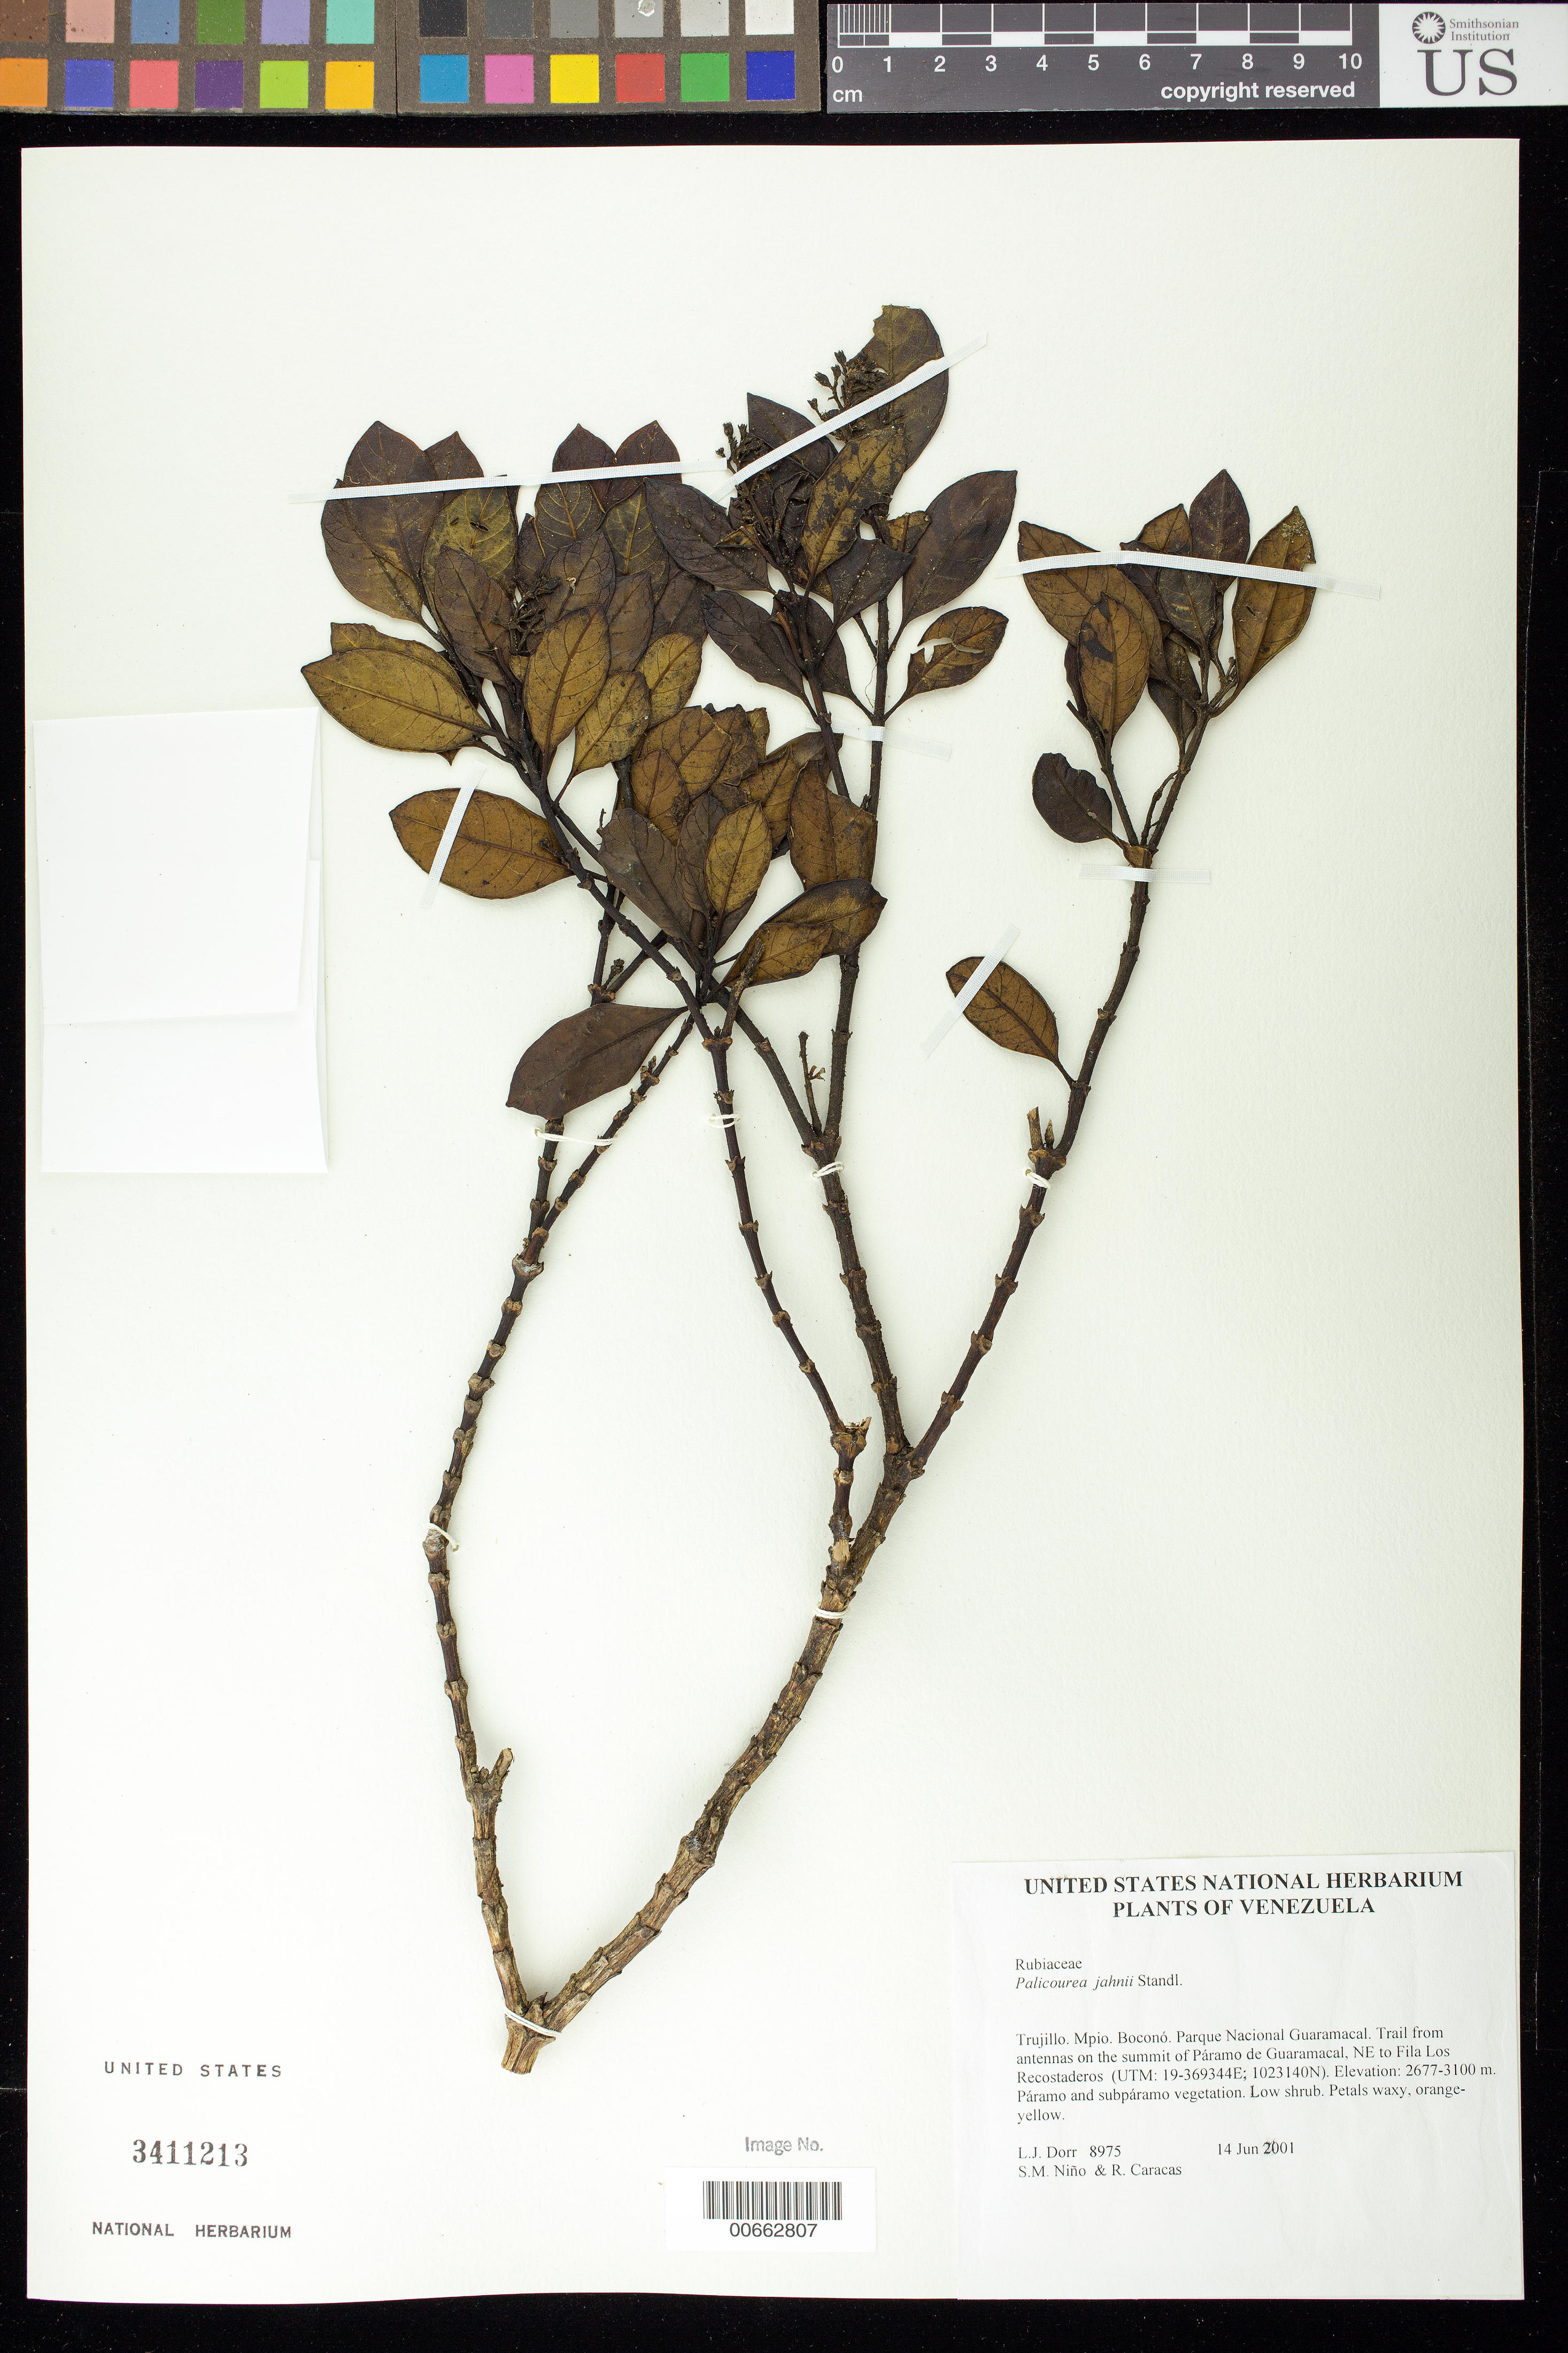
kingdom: Plantae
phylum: Tracheophyta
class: Magnoliopsida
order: Gentianales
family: Rubiaceae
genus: Palicourea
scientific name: Palicourea jahnii Standl.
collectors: L. J. Dorr, S. M. Niño & R. Caracas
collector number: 8975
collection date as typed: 14 Jun 2001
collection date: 2001-06-14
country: Venezuela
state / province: Trujillo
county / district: Boconó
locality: Parque Nacional Guaramacal. Trail from antennas on the summit of Páramo de Guaramacal, NE to Fila Los Recostaderos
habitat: Páramo and subpáramo vegetation.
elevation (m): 2677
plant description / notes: AAU, F, K, PORT, US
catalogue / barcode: US 3411213